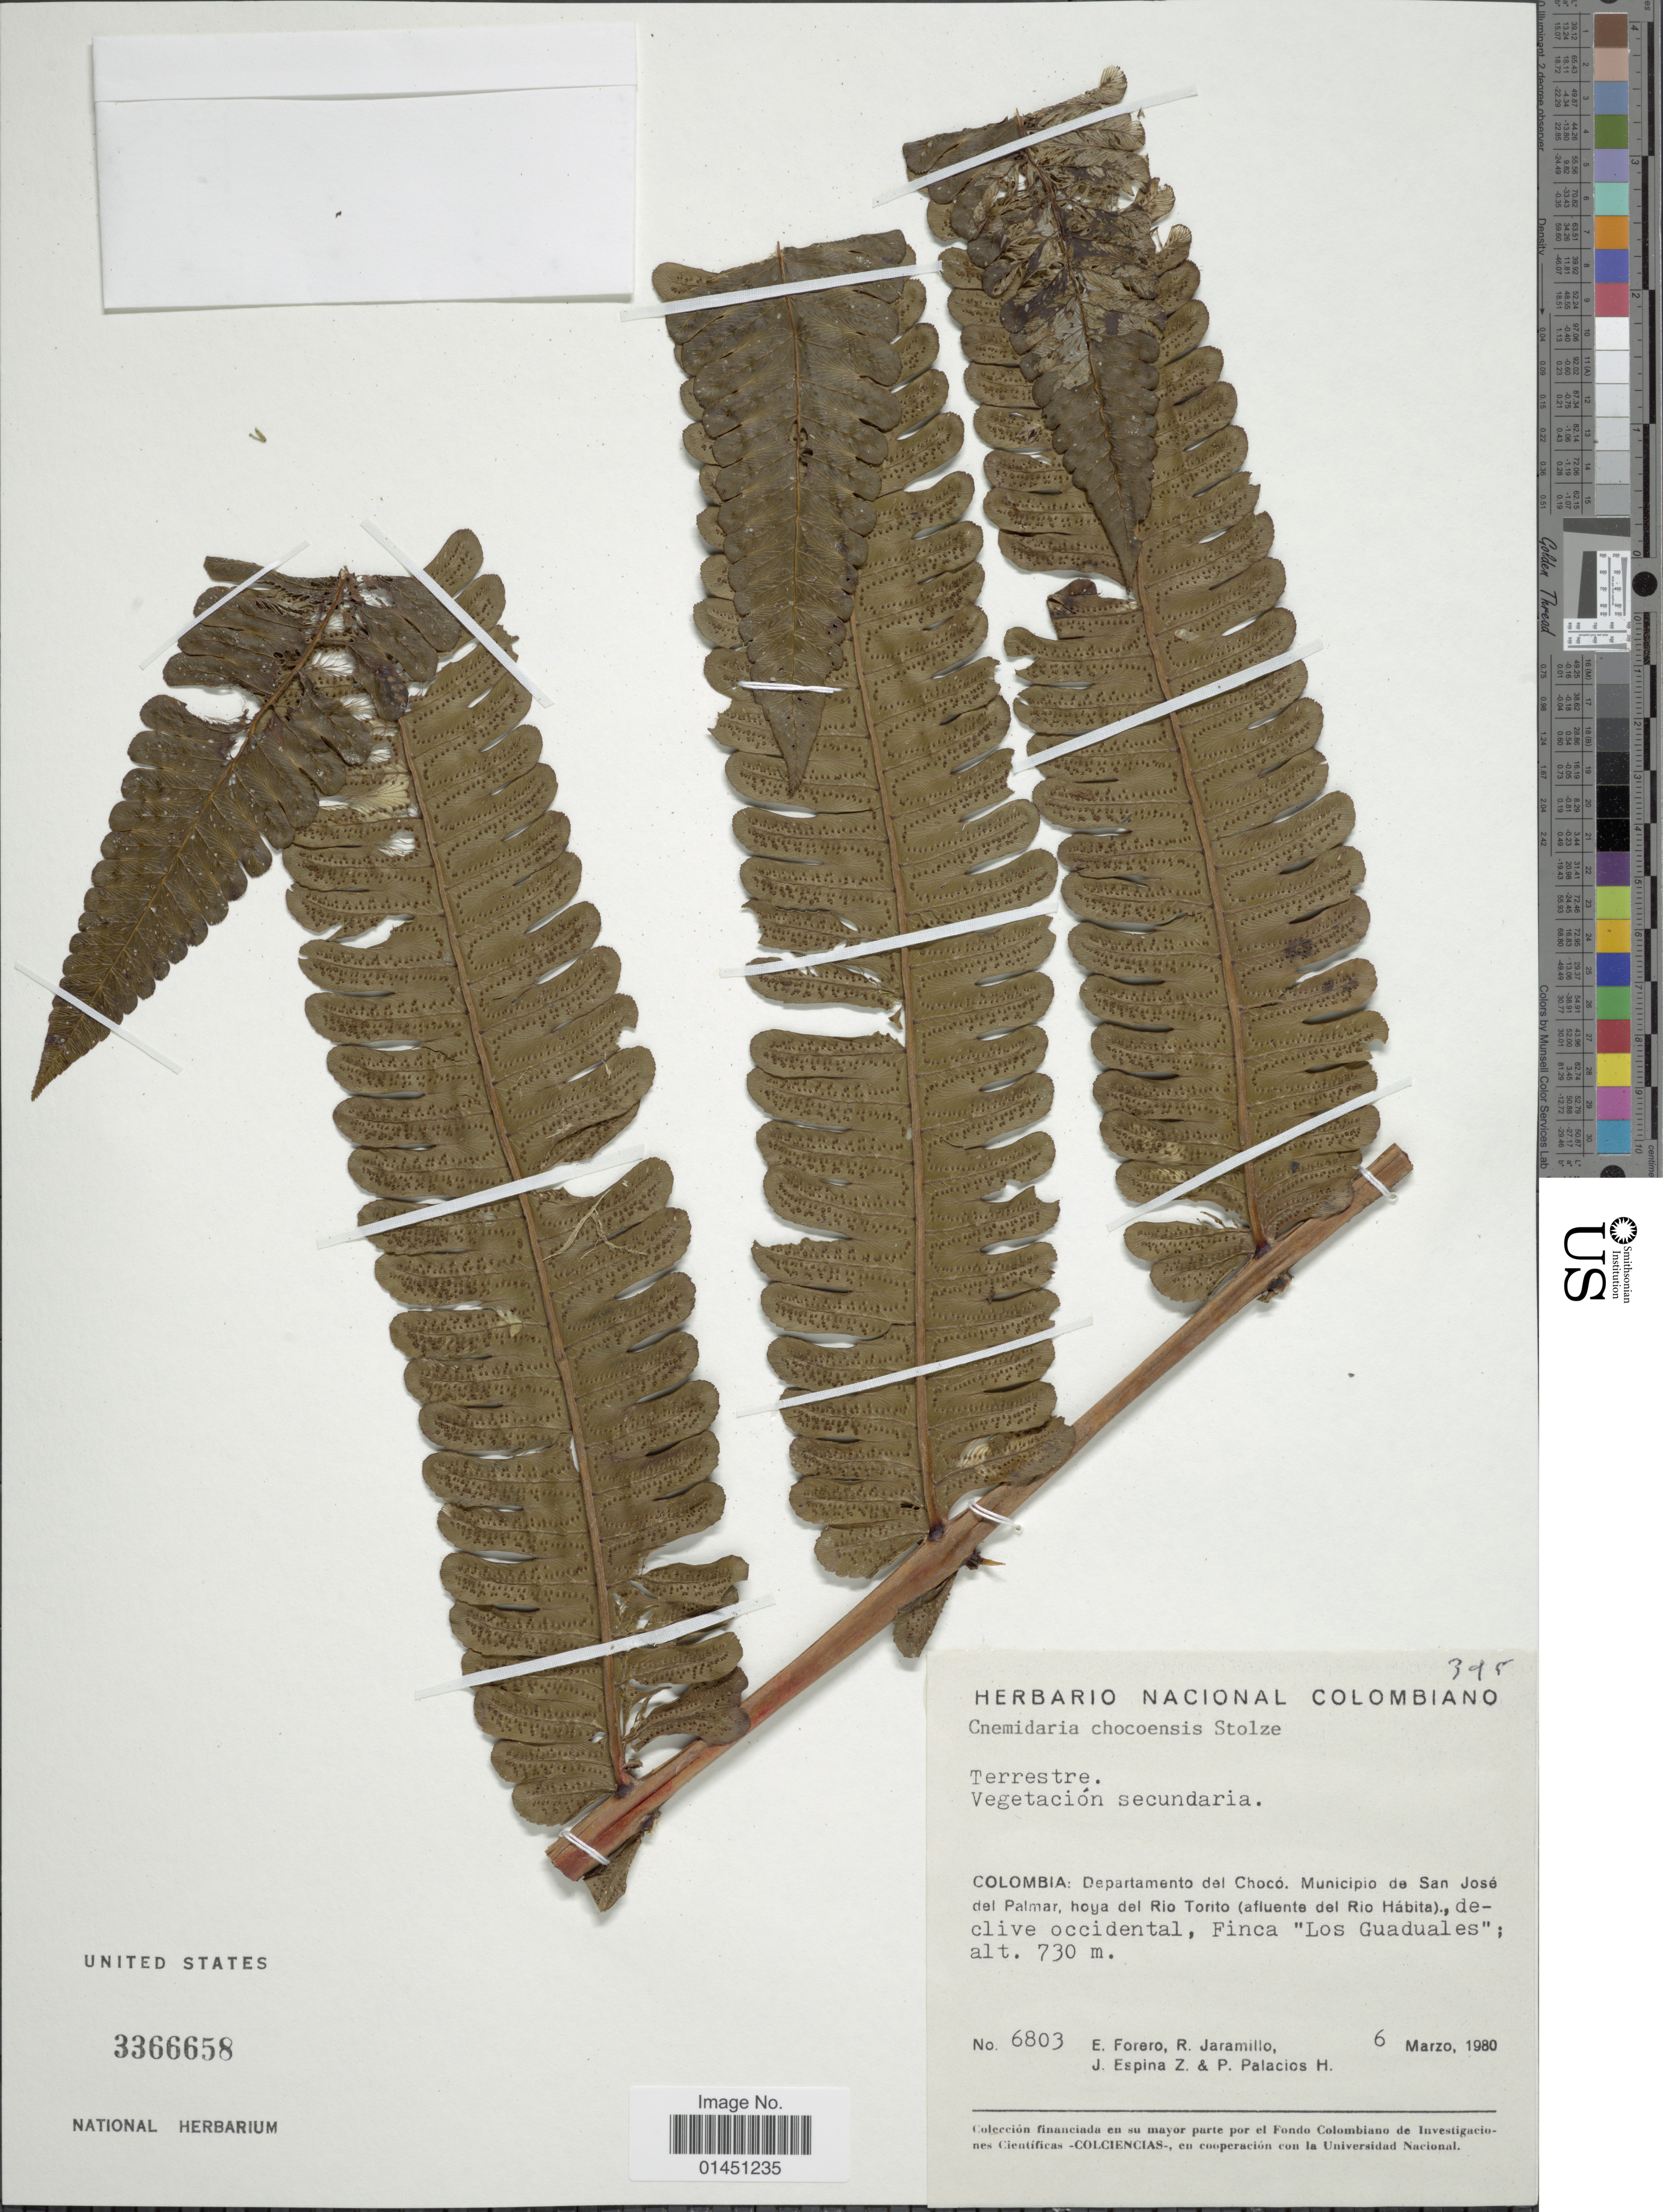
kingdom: Plantae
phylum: Tracheophyta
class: Polypodiopsida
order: Cyatheales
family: Cyatheaceae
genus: Cyathea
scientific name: Cyathea chocoensis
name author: (Stolze) Lehnert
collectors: E. Forero, R. Jaramillo M., J. Espina Z. & P. Palacios H.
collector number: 6803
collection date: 1980-03-06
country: Colombia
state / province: Chocó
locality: Municipio de San Jose del Palmar, hoya del Rio Torito (afluente del Rio Habita), delcive occidental, Finca Los Guaduales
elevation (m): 730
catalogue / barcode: US 3366658